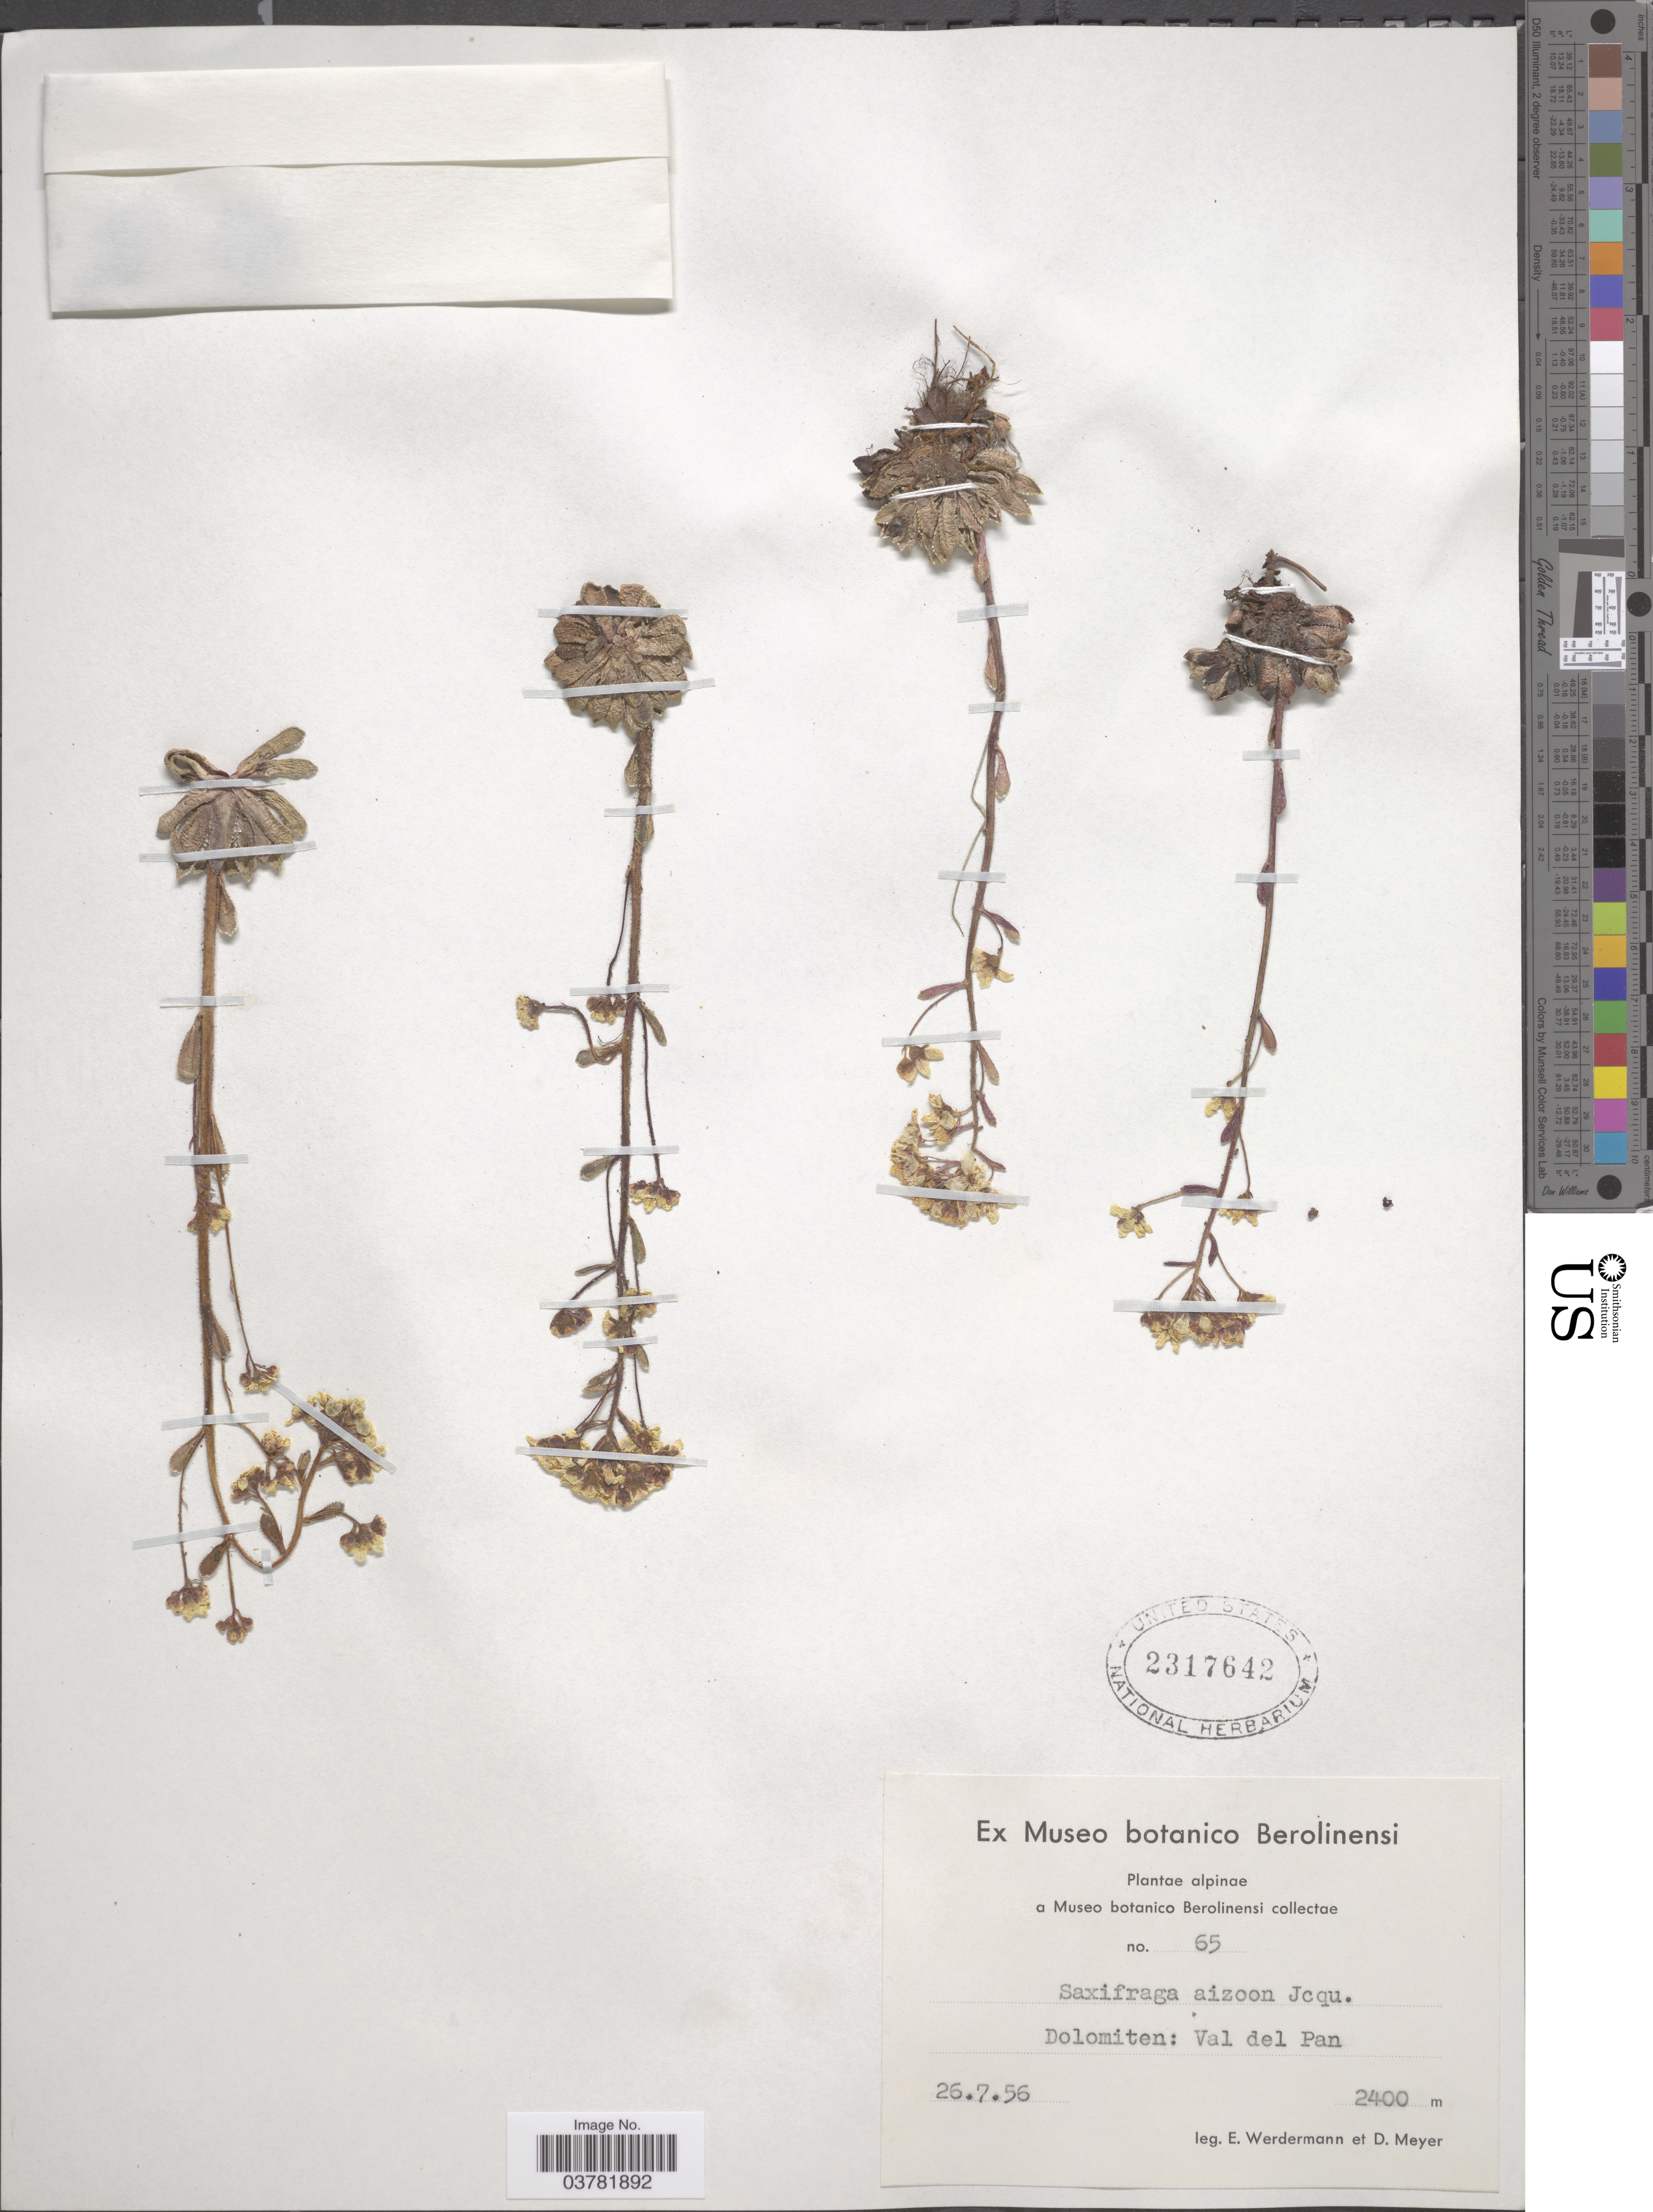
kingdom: Plantae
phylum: Tracheophyta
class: Magnoliopsida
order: Saxifragales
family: Saxifragaceae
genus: Saxifraga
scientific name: Saxifraga aizoon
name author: Jacq.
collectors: E. Werdermann & D. Meyer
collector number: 65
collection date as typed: Transcribed d/m/y: 26/7/56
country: Italy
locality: Dolomiten: Val del Pan.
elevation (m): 2400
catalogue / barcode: US 2317642